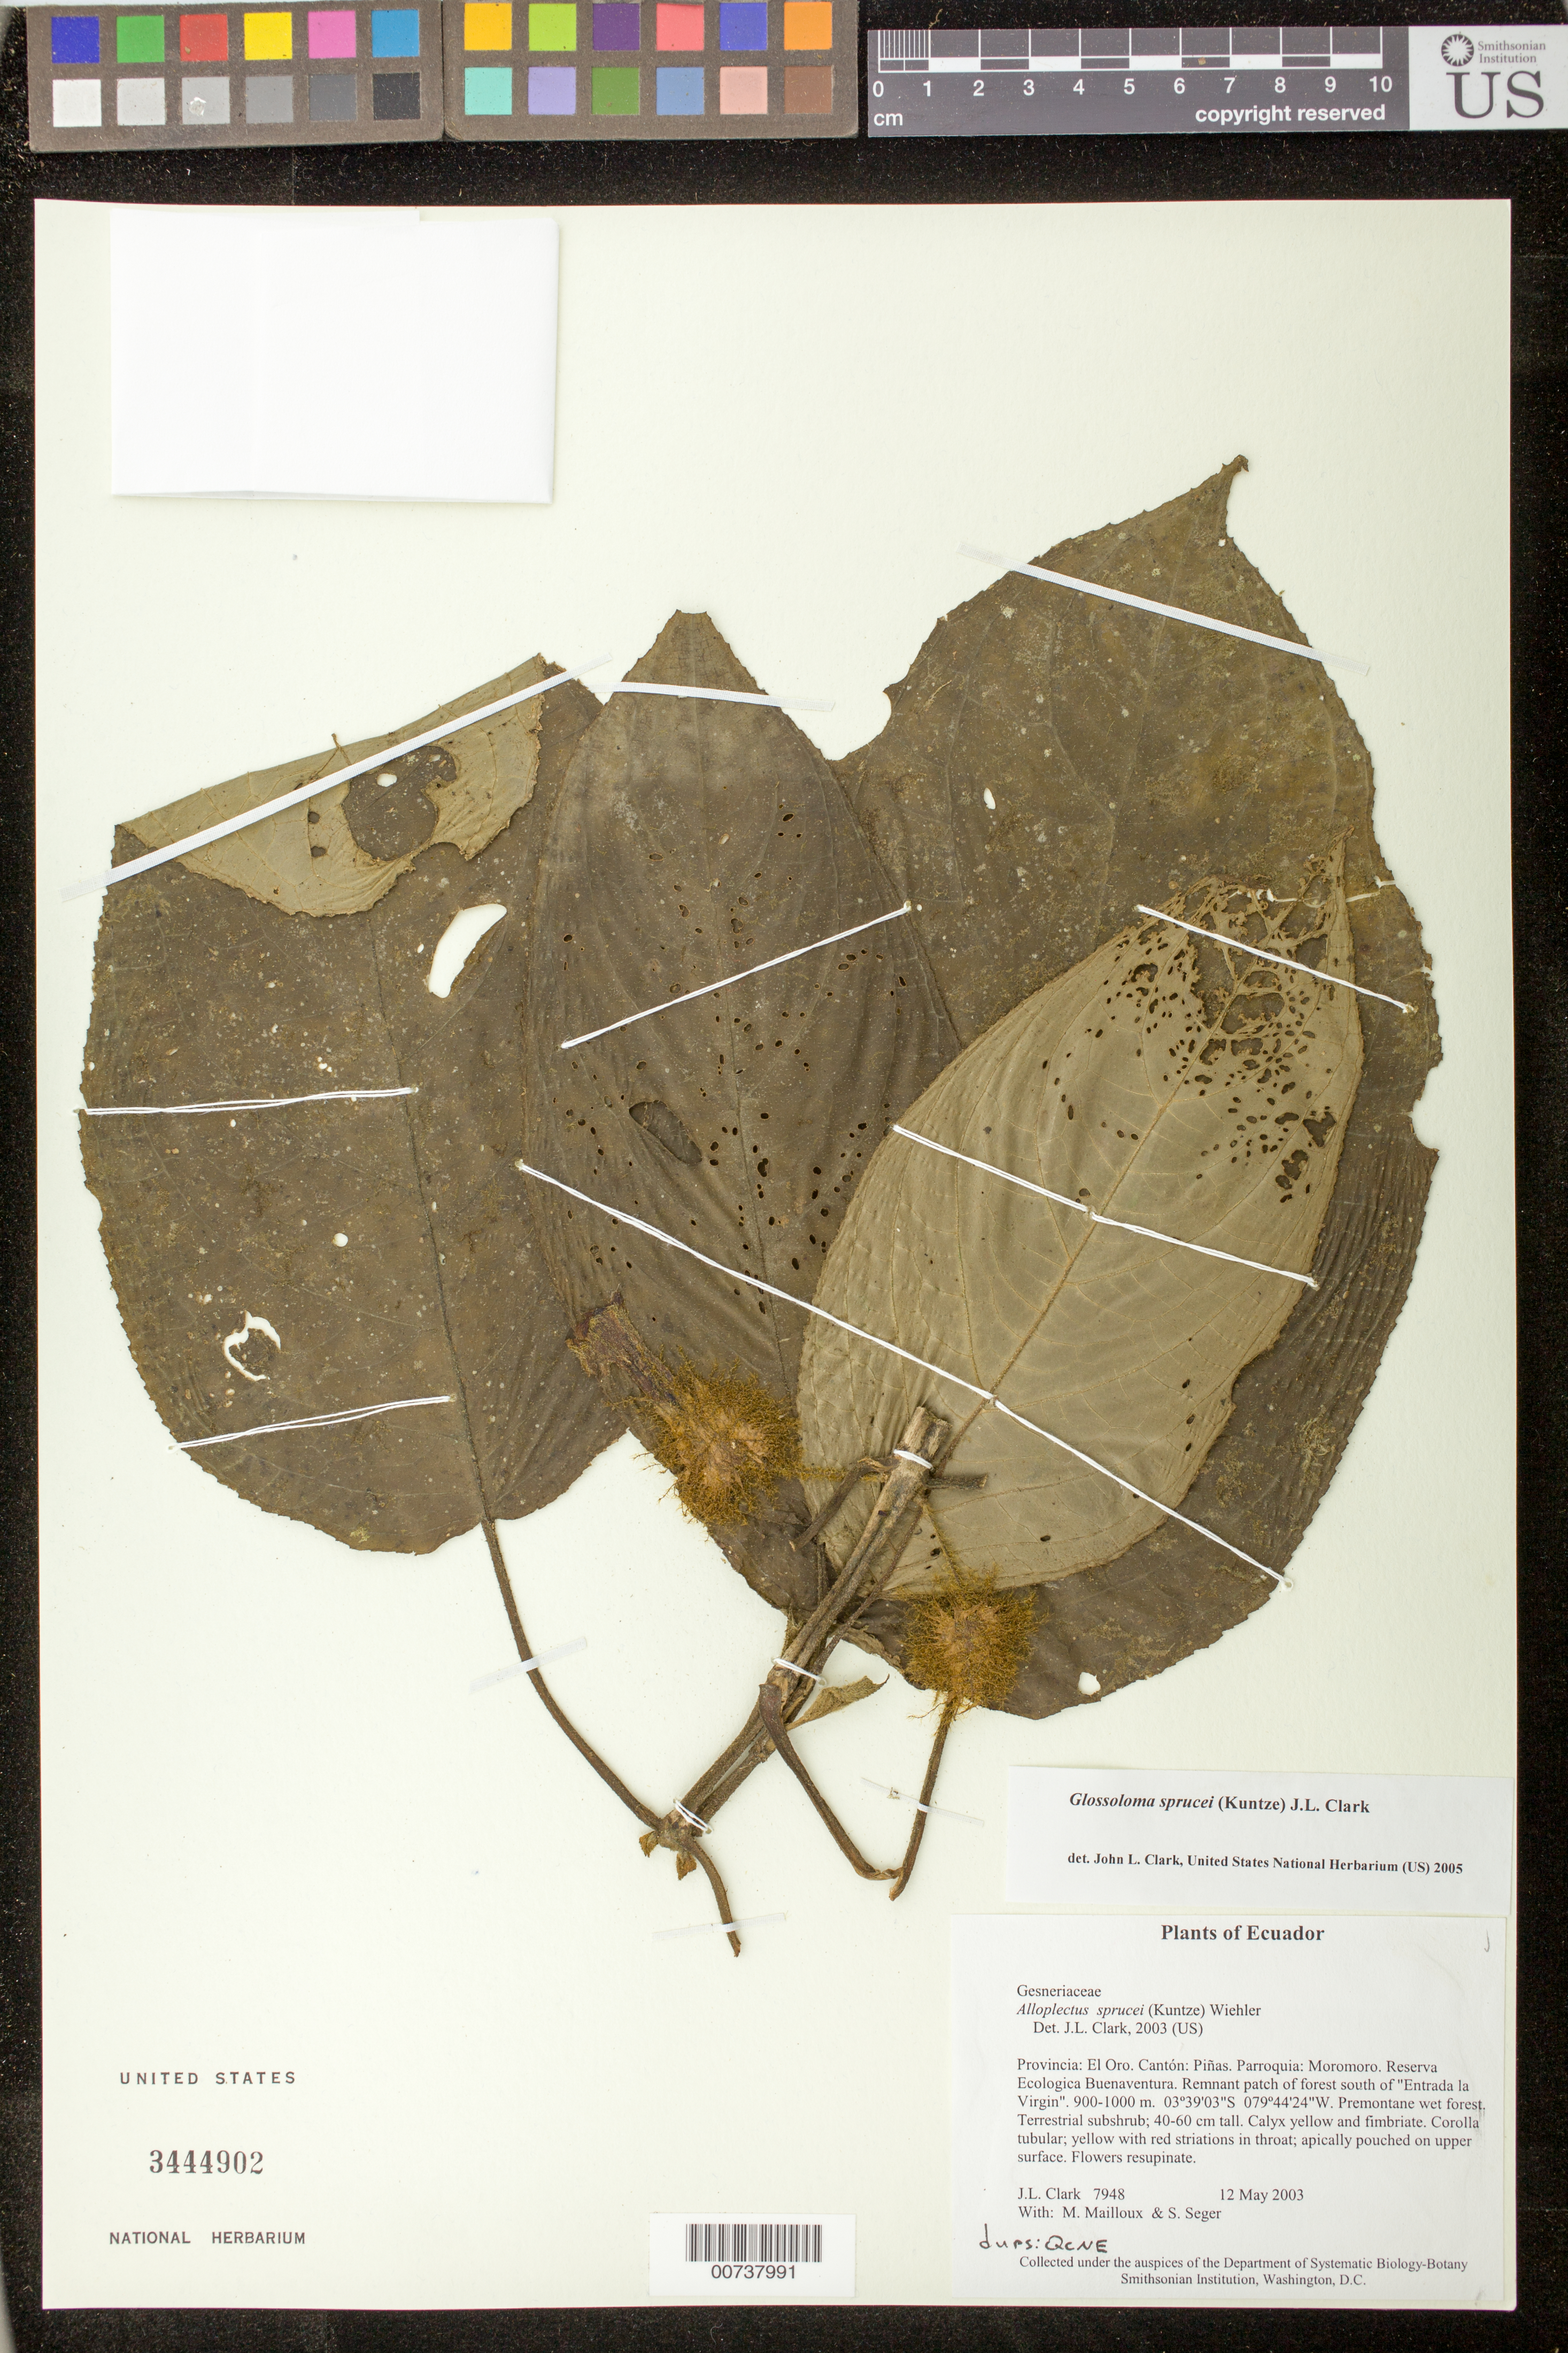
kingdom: Plantae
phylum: Tracheophyta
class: Magnoliopsida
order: Lamiales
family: Gesneriaceae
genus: Glossoloma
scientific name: Glossoloma sprucei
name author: (Kuntze) J.L. Clark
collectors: J. L. Clark, M. Mailloux & S. Seger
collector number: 7948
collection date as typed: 12 May 2003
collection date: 2003-05-12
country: Ecuador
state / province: El Oro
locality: Piñas. Parroquia: Moromoro. Reserva Ecologica Buenaventura. Remnant patch of forest south of "Entrada la Virgin"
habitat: Premontane wet forest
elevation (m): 900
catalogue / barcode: US 3444902